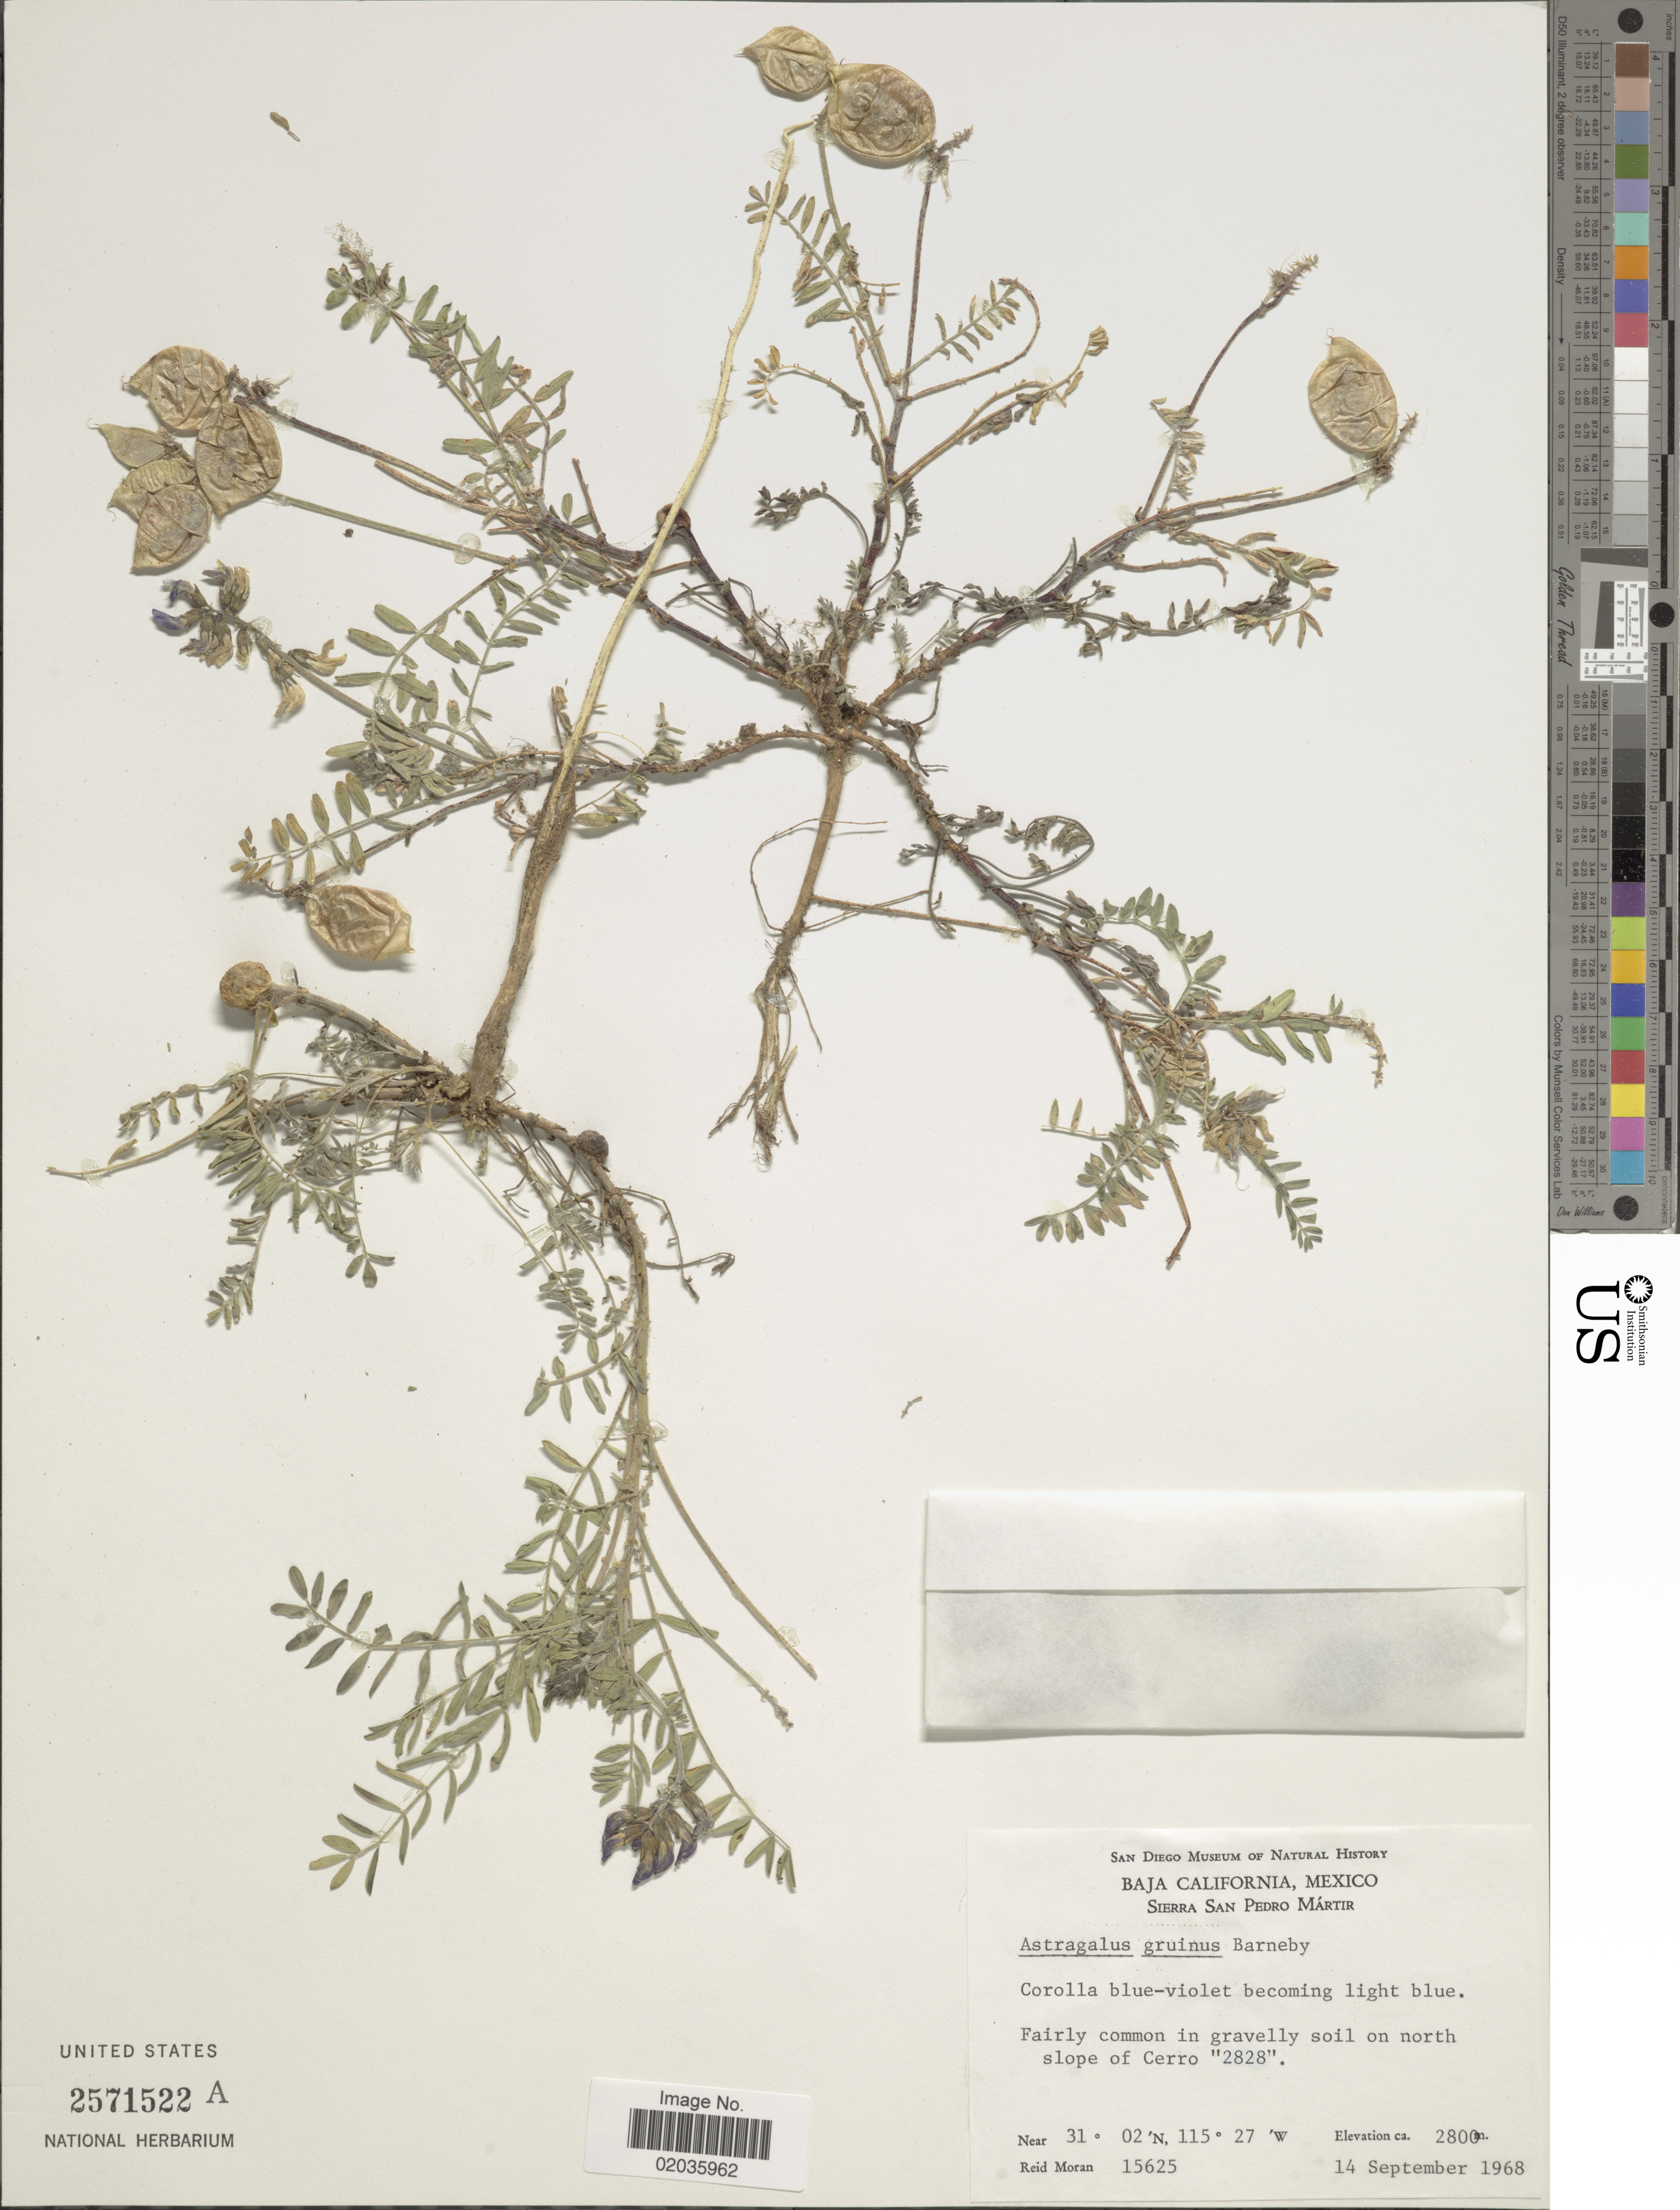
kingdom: Plantae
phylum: Tracheophyta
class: Magnoliopsida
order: Fabales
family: Fabaceae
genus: Astragalus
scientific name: Astragalus gruinus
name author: Barneby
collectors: R. V. Moran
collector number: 15625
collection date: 1968-09-14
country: Mexico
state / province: Baja California Norte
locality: Baja California, Mexico. Sierra San Pedro Martir.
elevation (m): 2800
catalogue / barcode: US 2571522A